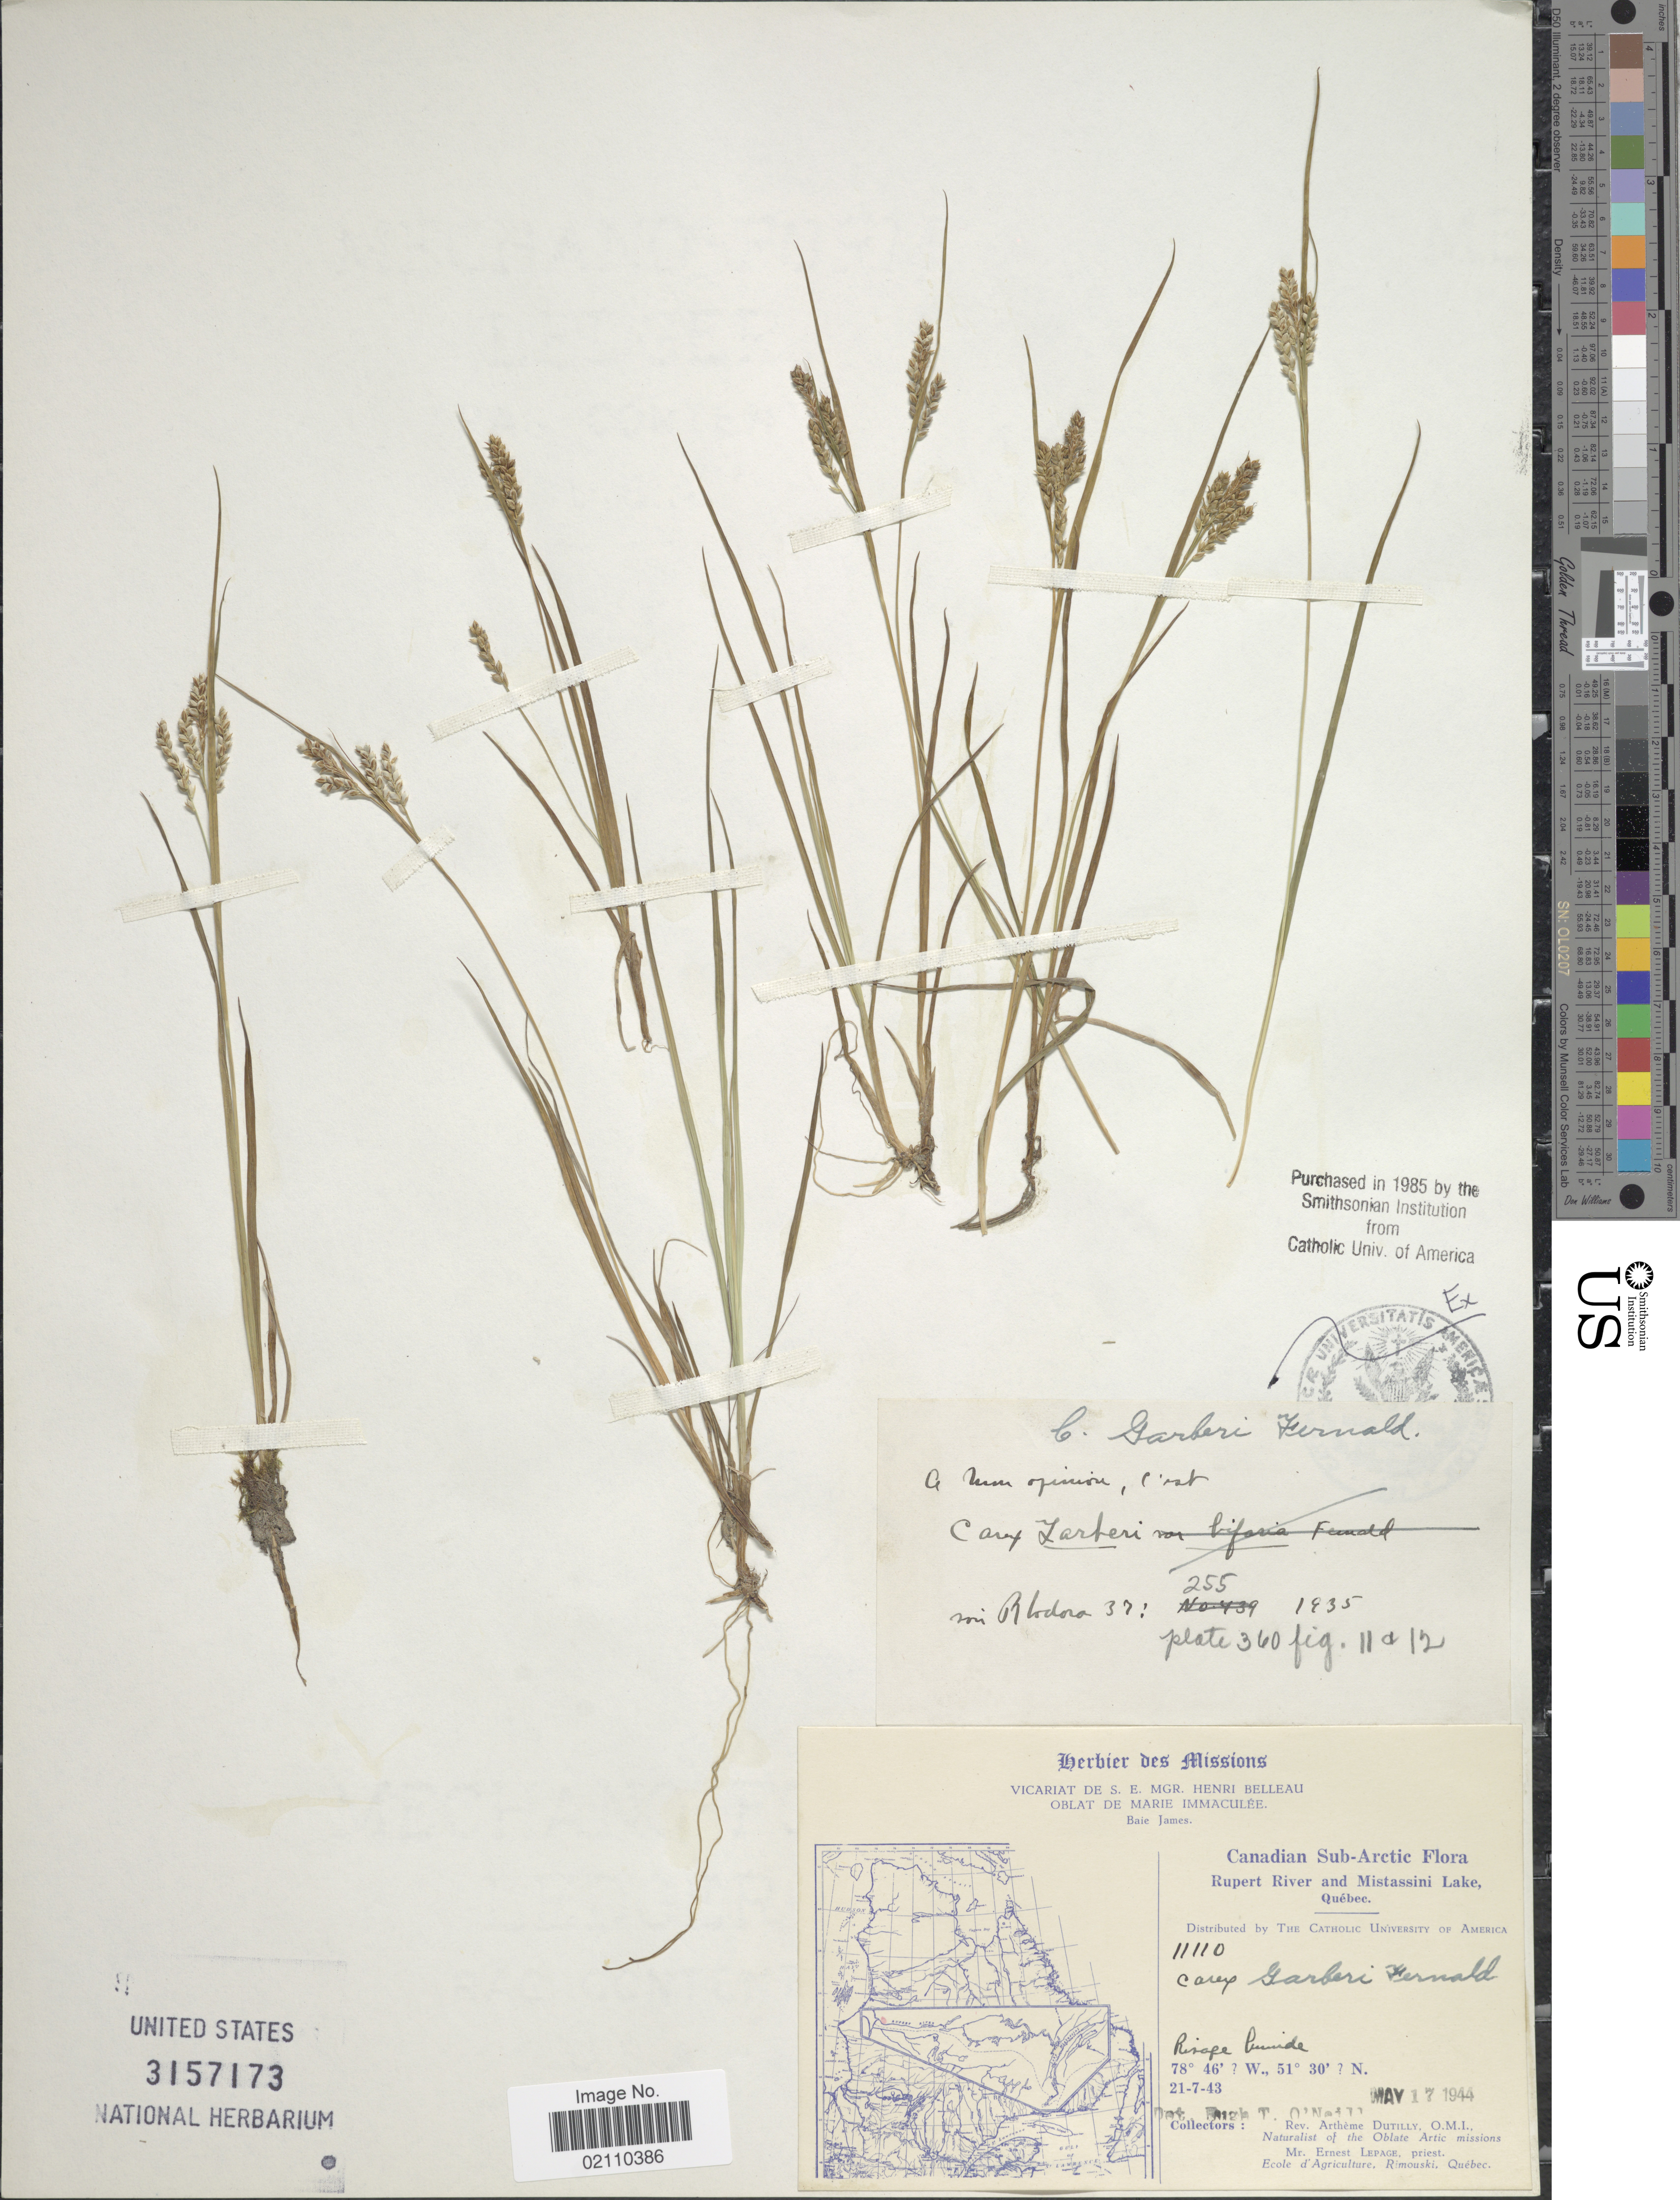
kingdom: Plantae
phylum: Tracheophyta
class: Liliopsida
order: Poales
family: Cyperaceae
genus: Carex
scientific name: Carex garberi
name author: Fernald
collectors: A. Dutilly & E. Lepage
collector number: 11110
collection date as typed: Transcribed d/m/y: 21/7/43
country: Canada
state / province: Quebec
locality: Canadian Sub-Arctic, Rupert River and Mistassini Lake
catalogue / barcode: US 3157173